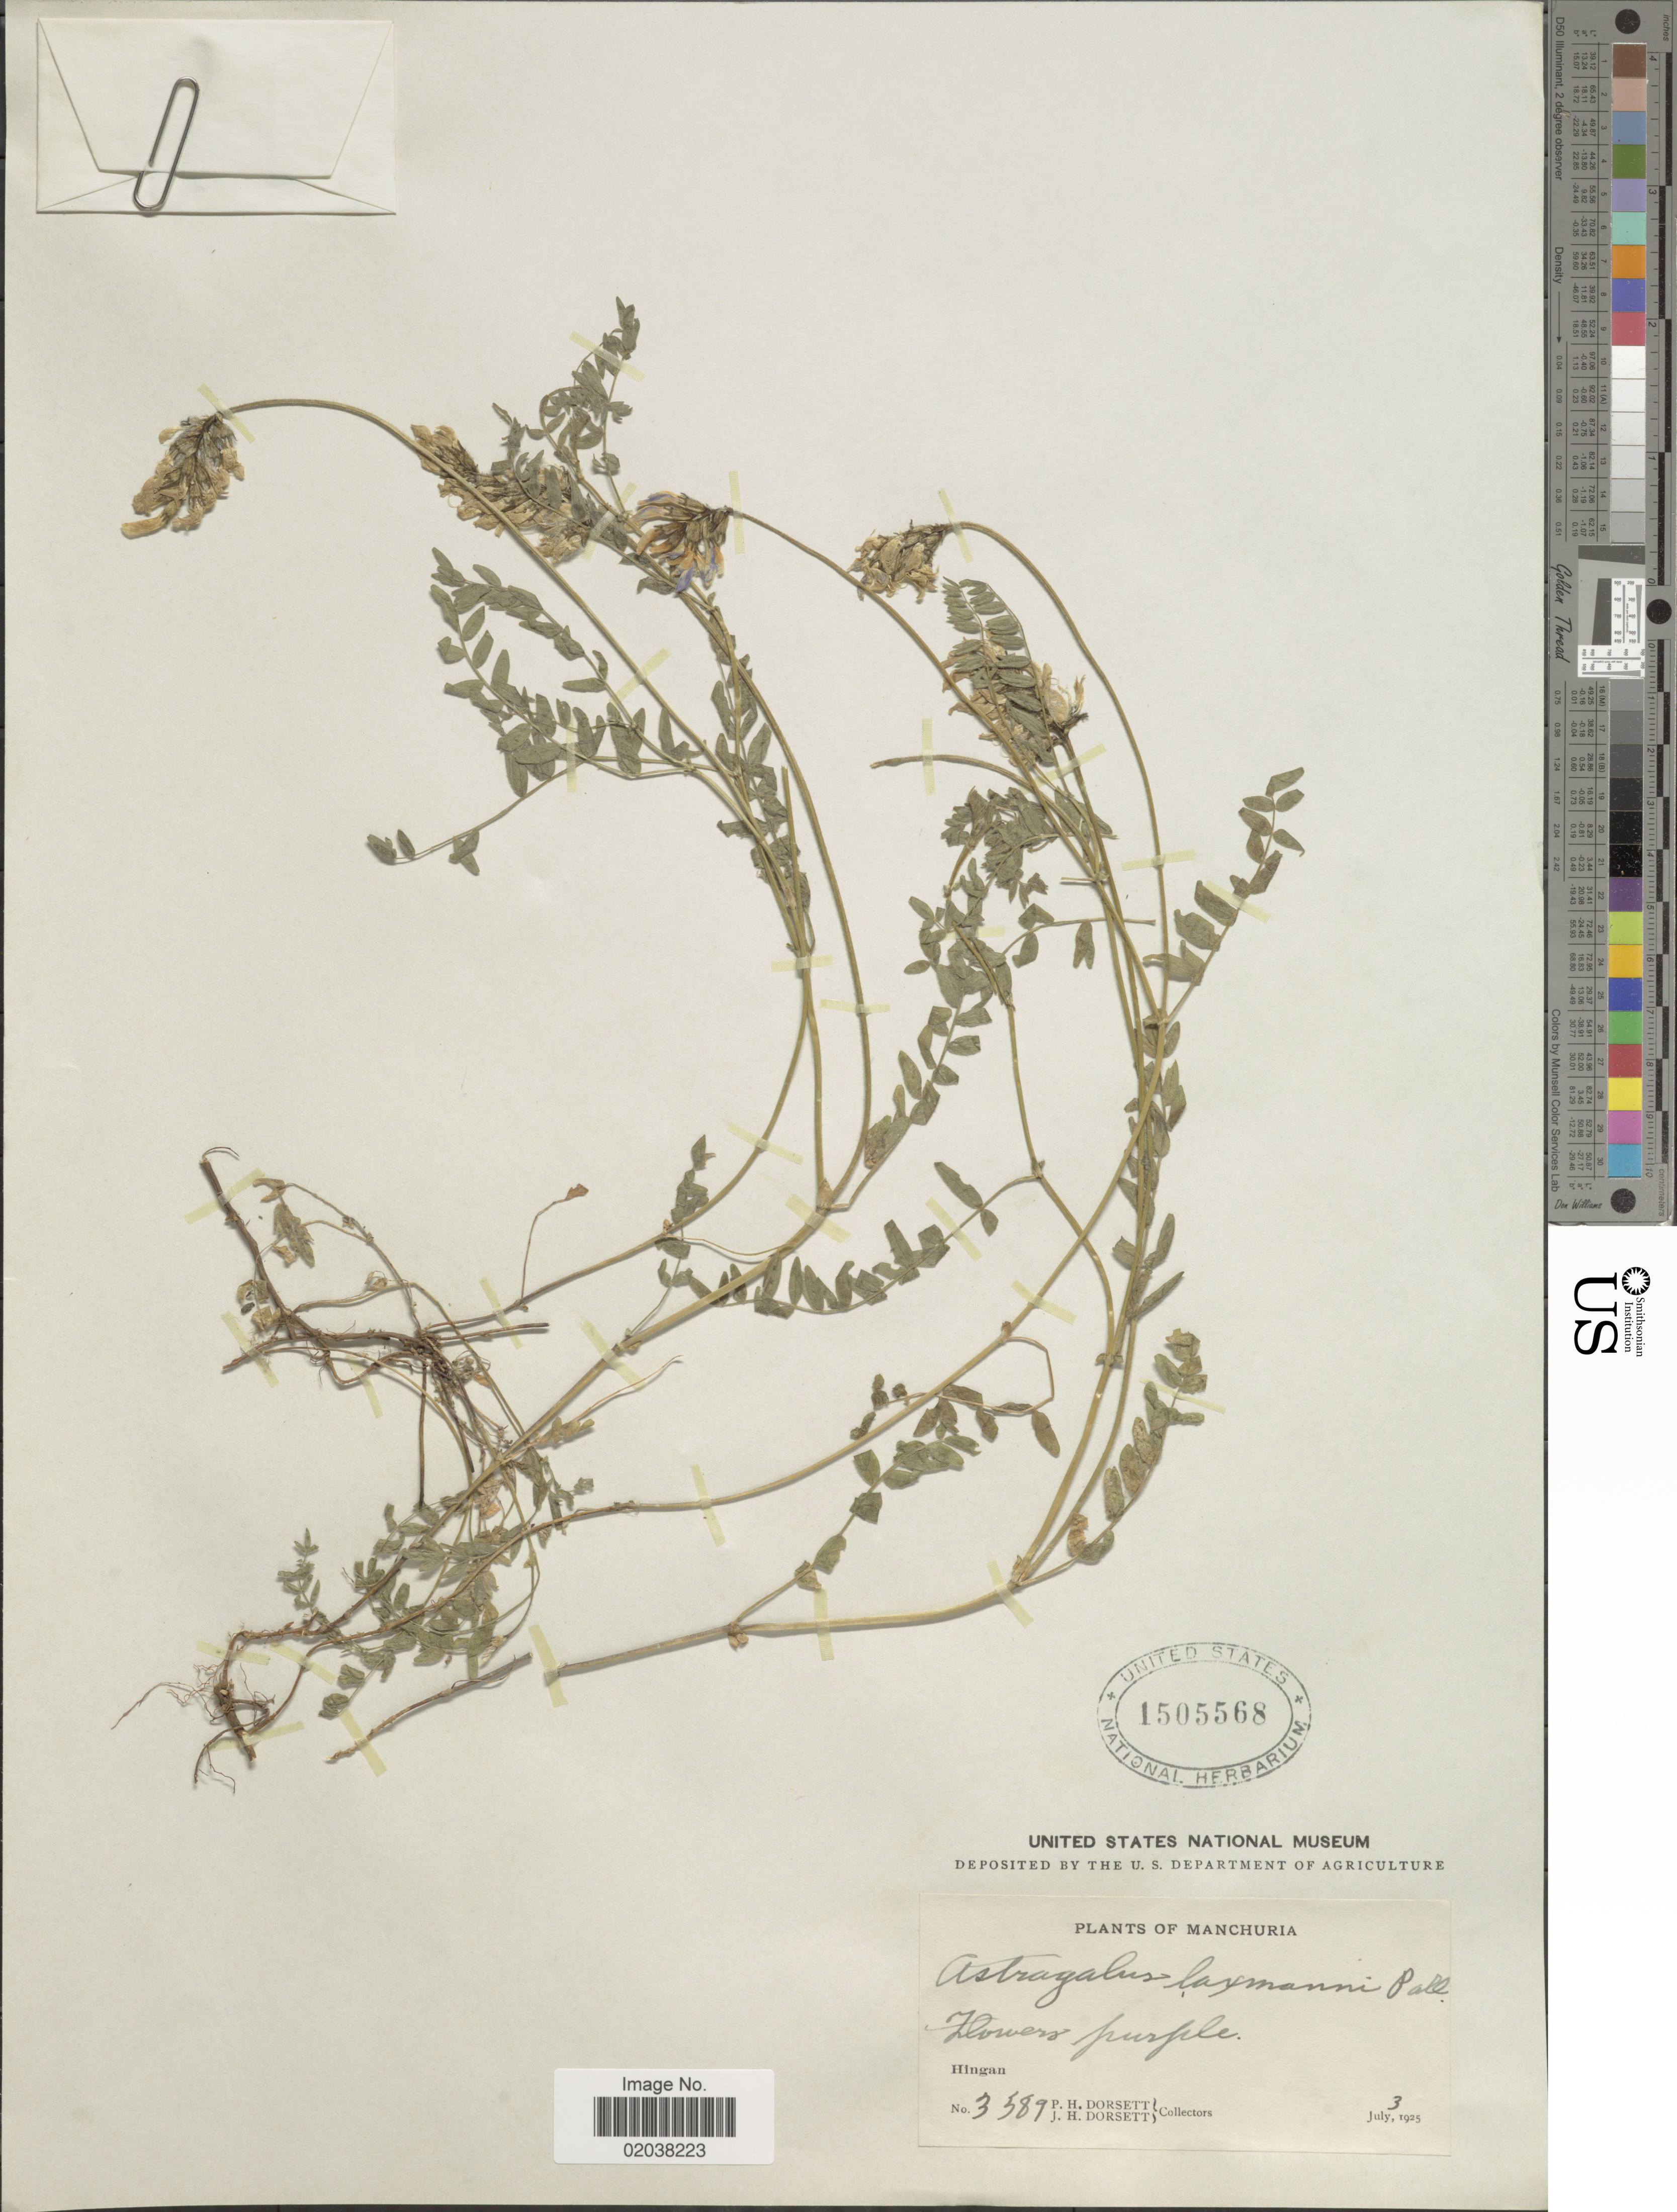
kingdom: Plantae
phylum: Tracheophyta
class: Magnoliopsida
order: Fabales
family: Fabaceae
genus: Astragalus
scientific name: Astragalus laxmannii subsp. robustior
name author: (Hook.) Podlech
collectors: P. H. Dorsett & J. Dorsett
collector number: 3589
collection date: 1925-07-03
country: China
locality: Manchuria, Hingan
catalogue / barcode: US 1505568